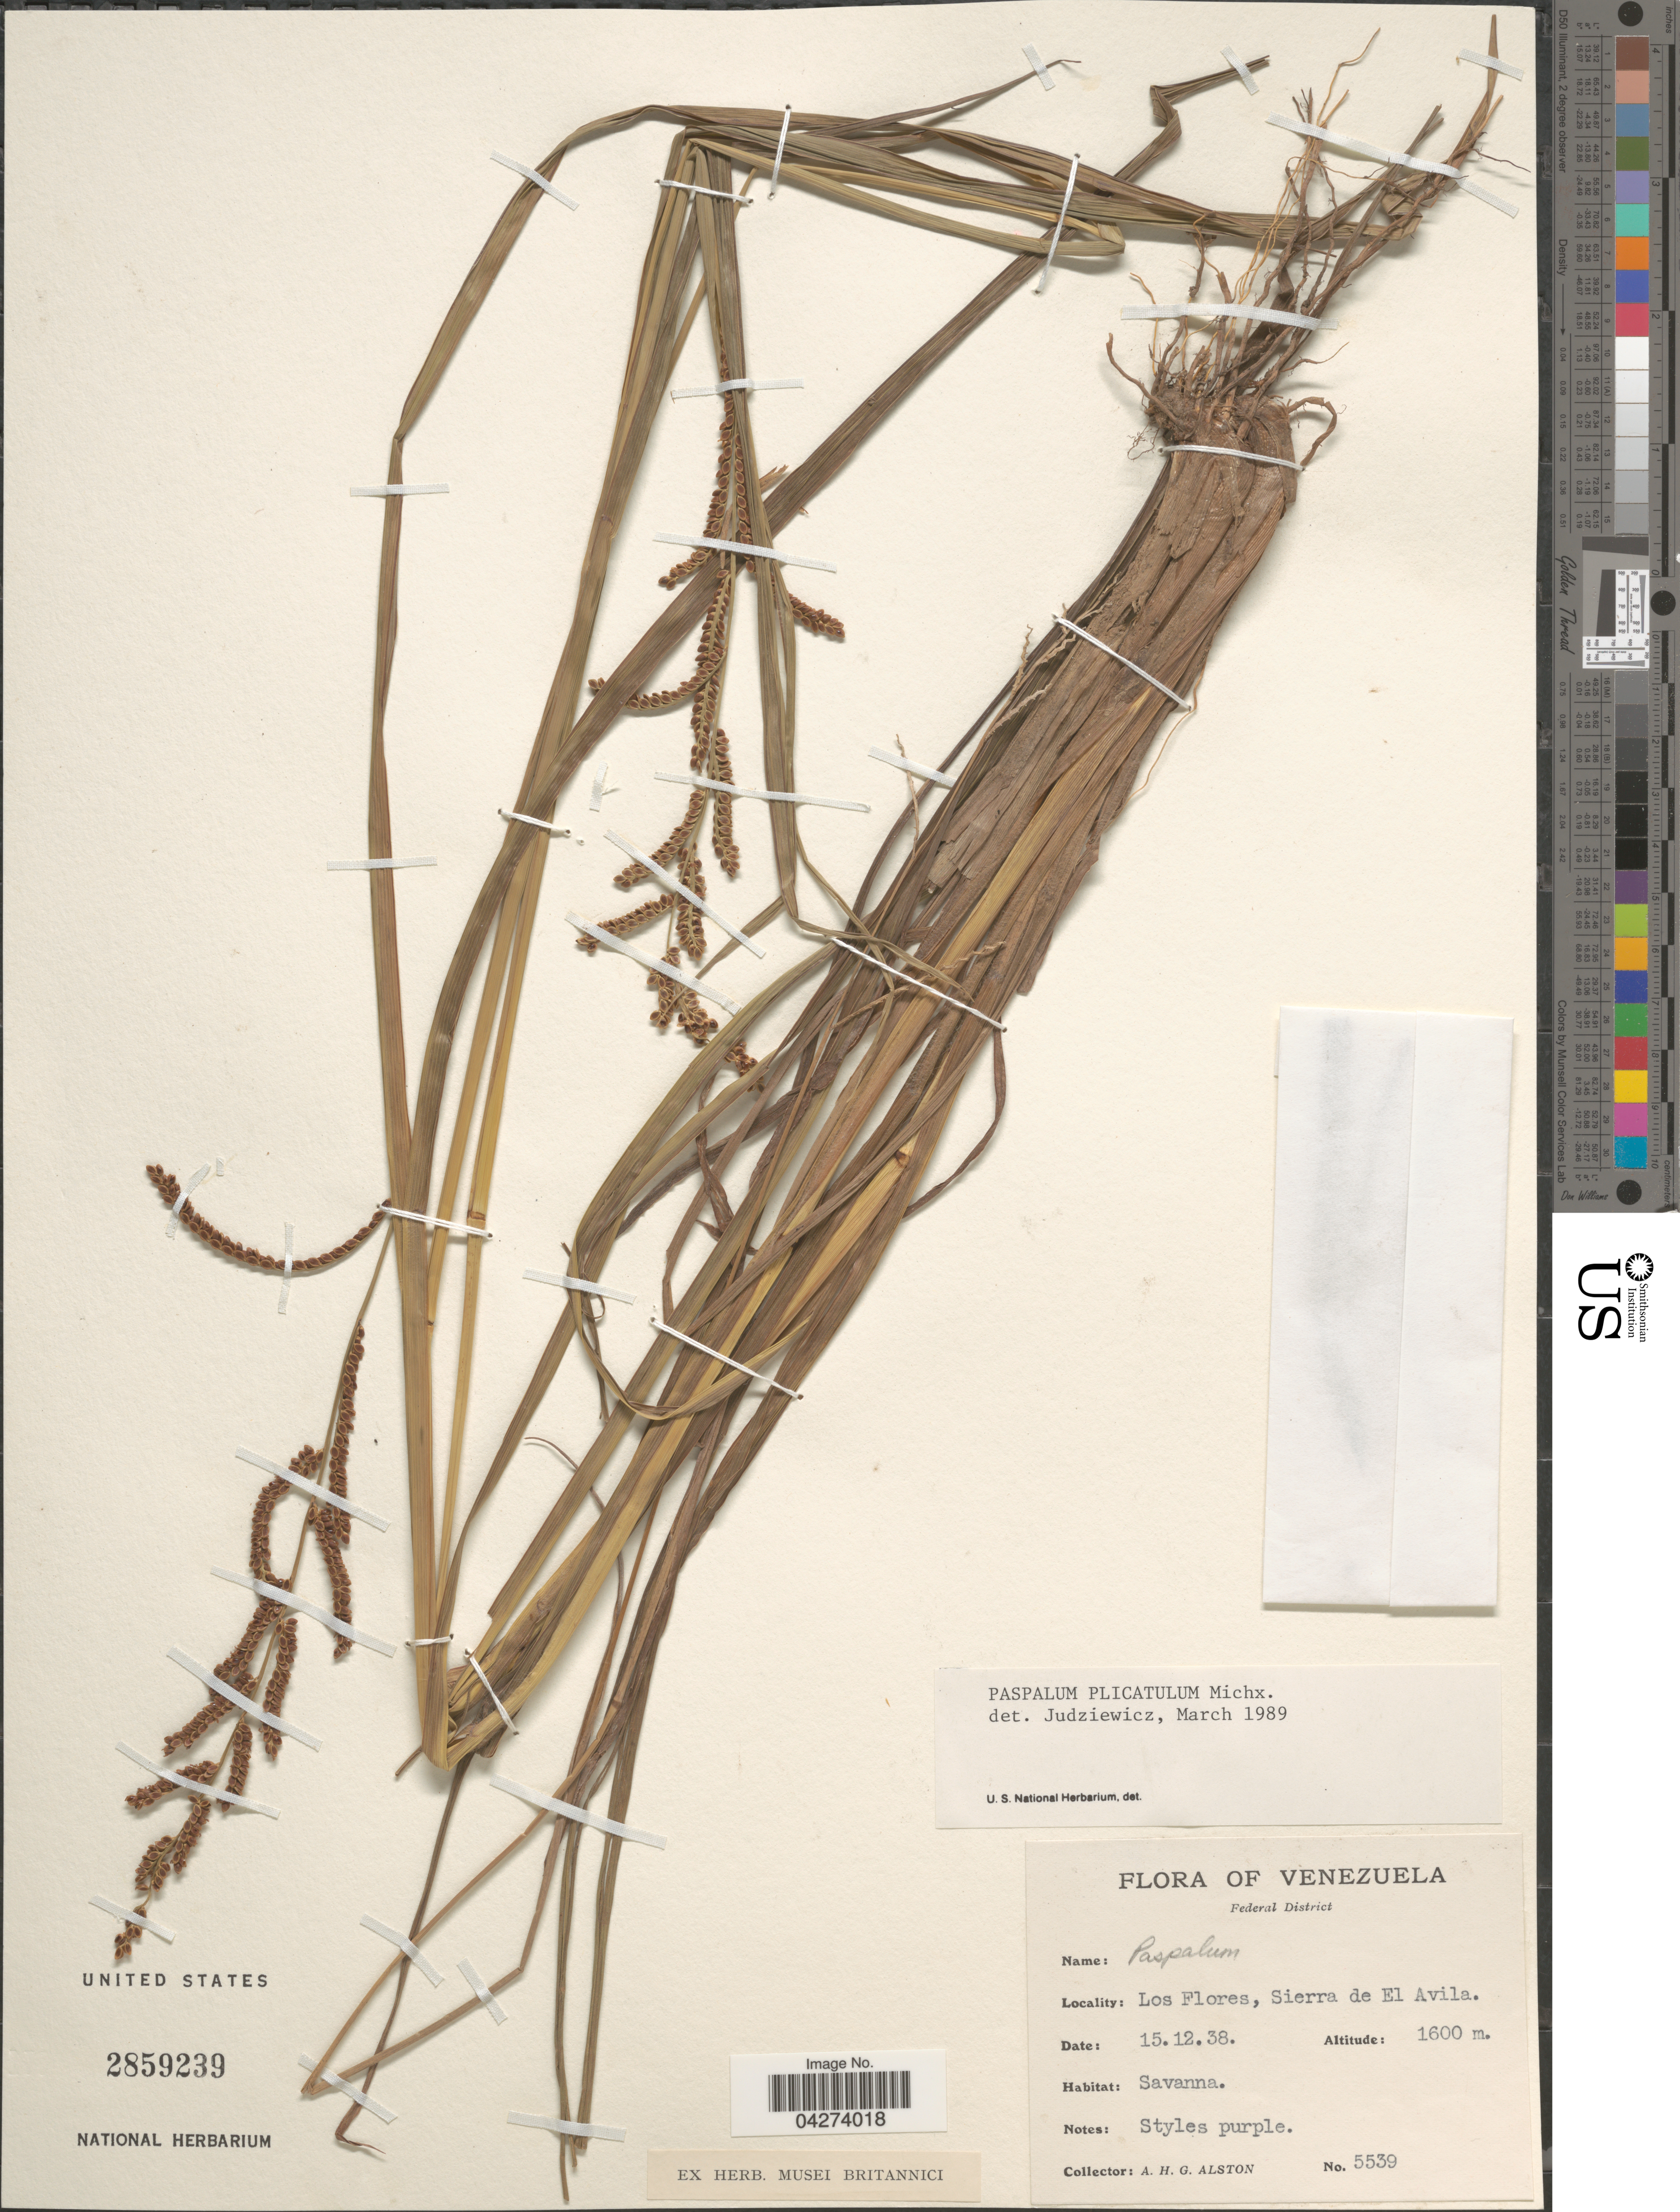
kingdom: Plantae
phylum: Tracheophyta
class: Liliopsida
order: Poales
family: Poaceae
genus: Paspalum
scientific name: Paspalum plicatulum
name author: Michx.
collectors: A. H. Alston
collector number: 5539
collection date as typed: Transcribed d/m/y: 15/12/38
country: Venezuela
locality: Federal District. Los Flores, Sierra de El Avila.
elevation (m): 1600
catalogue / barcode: US 2859239